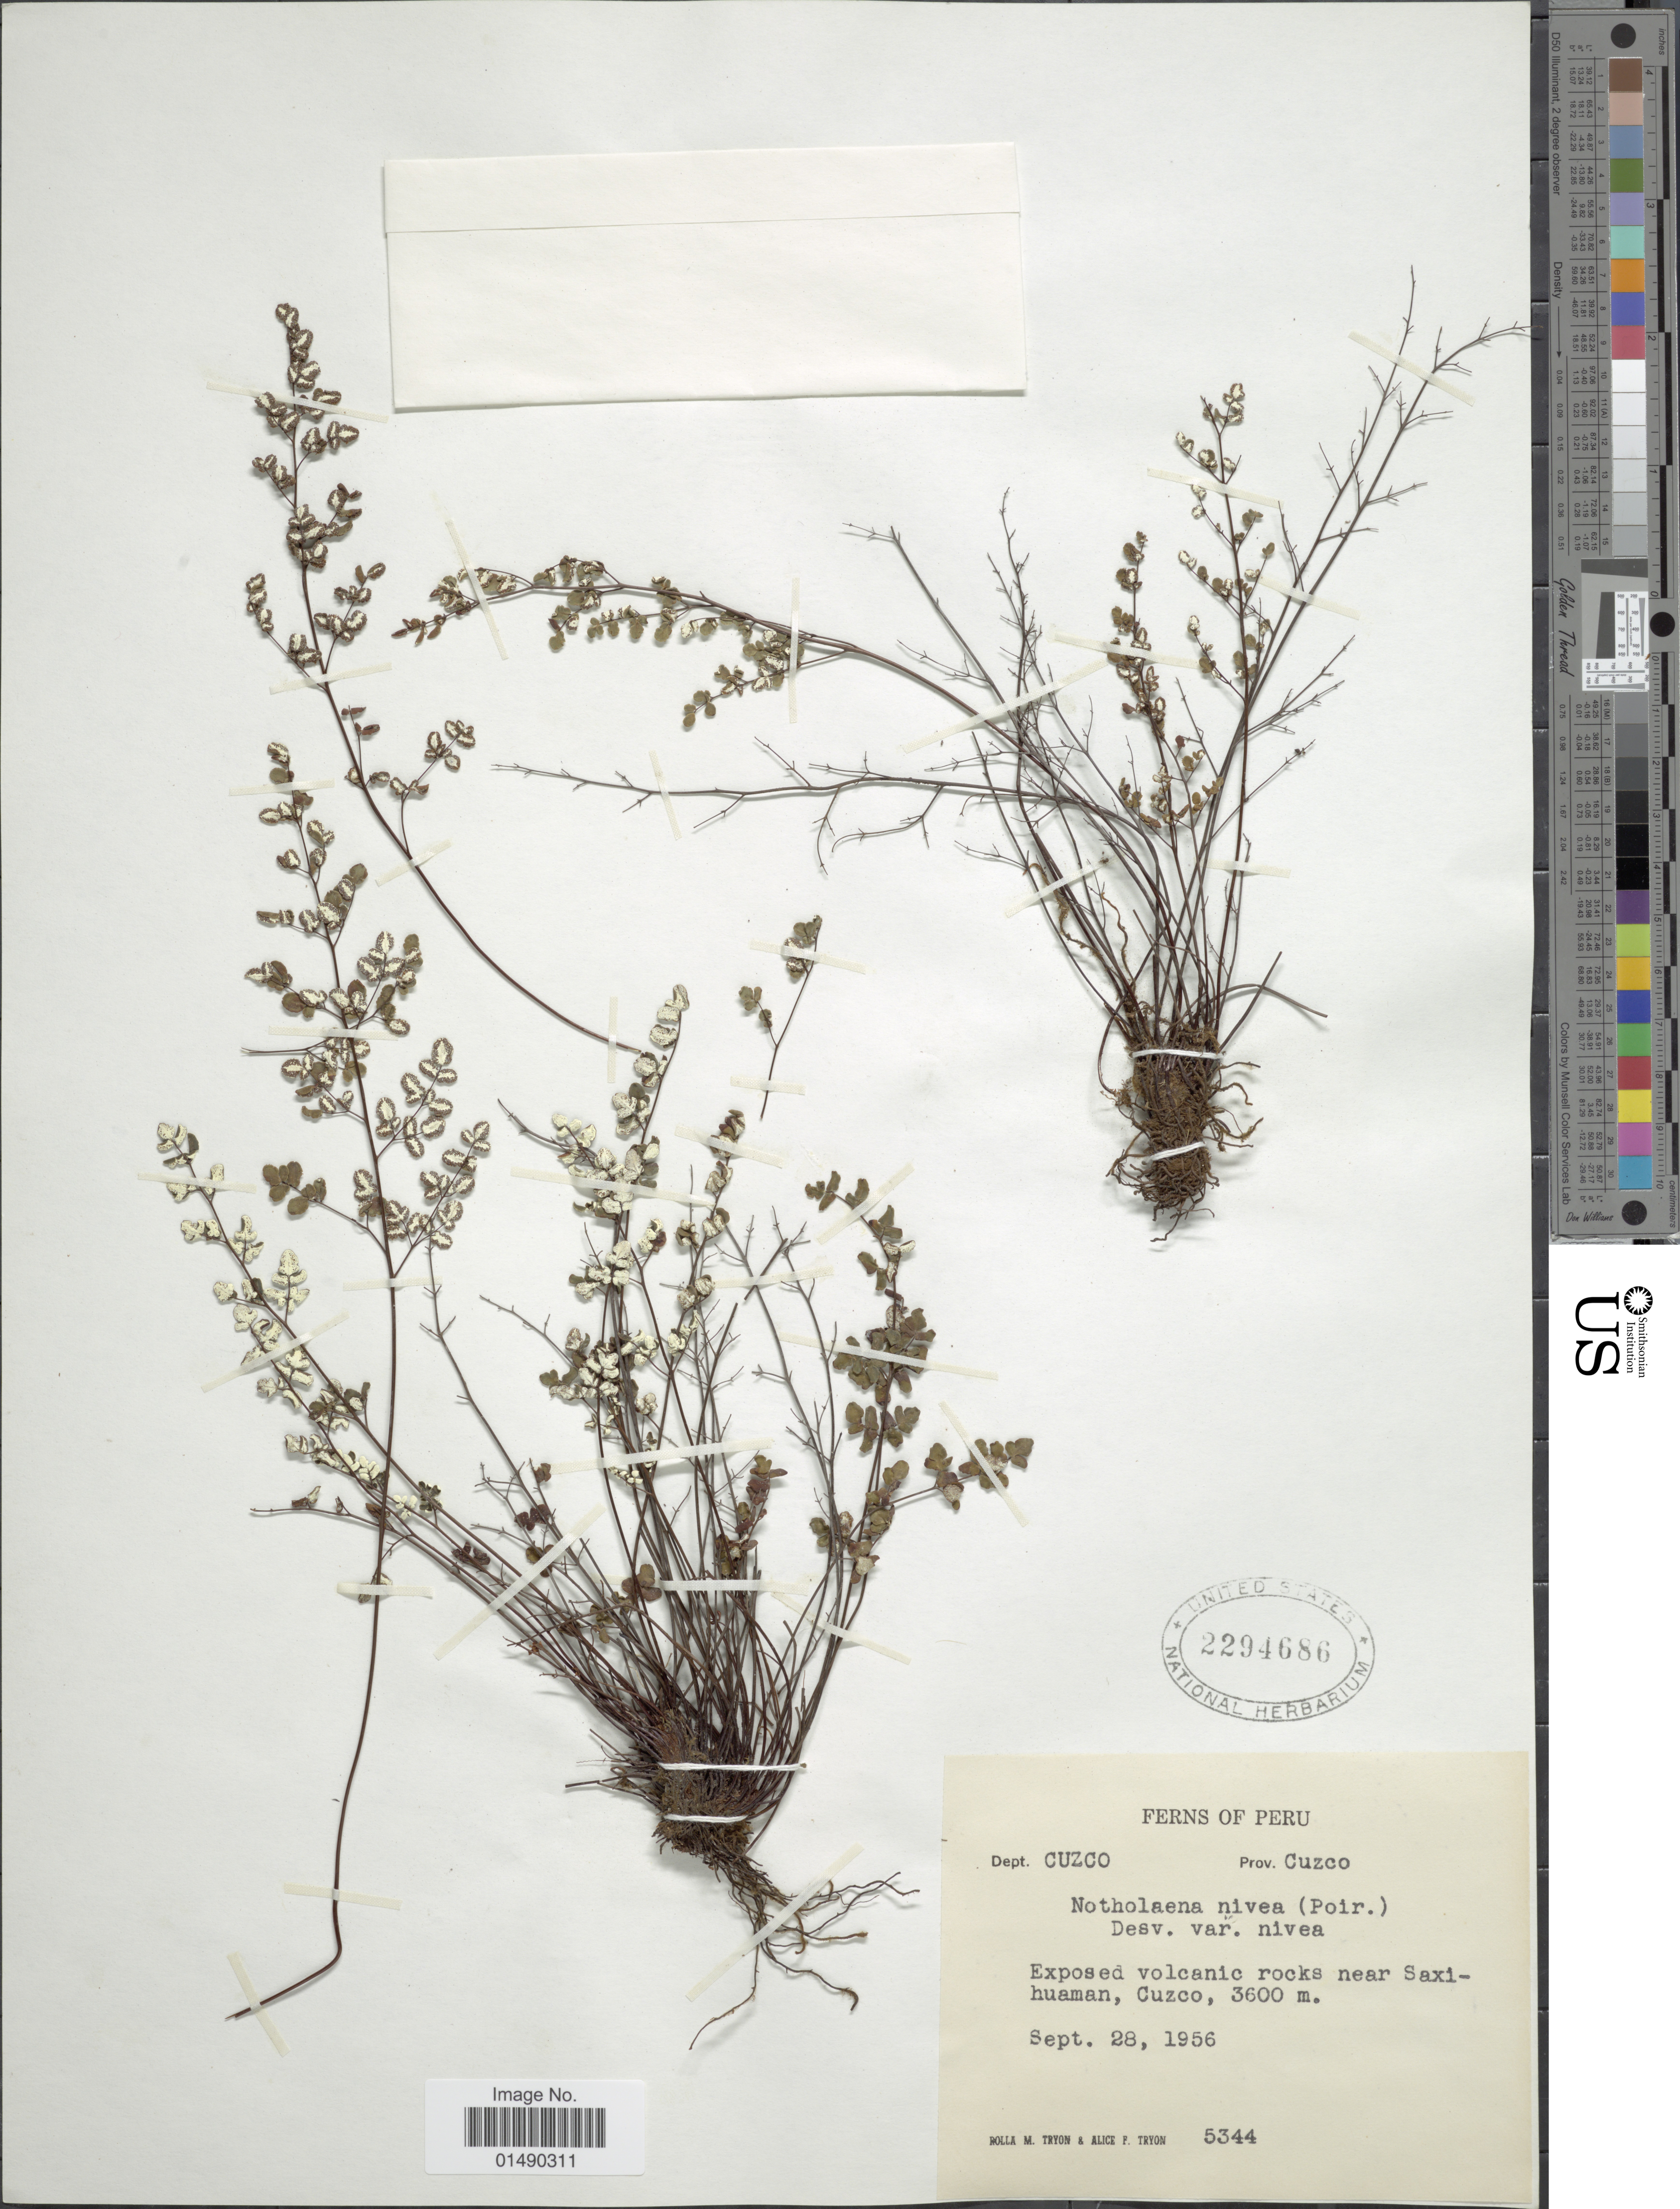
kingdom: Plantae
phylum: Tracheophyta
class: Polypodiopsida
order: Polypodiales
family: Pteridaceae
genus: Argyrochosma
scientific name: Argyrochosma nivea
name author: (Poir.) Windham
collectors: R. M. Tryon & A. F. Tryon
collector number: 5344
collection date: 1956-09-28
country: Peru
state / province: Cusco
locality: Peru, Dept. Cuzco, Prov. Cuzco, exposed volcanic rocks near Saxihuaman,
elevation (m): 3600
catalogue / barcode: US 2294686